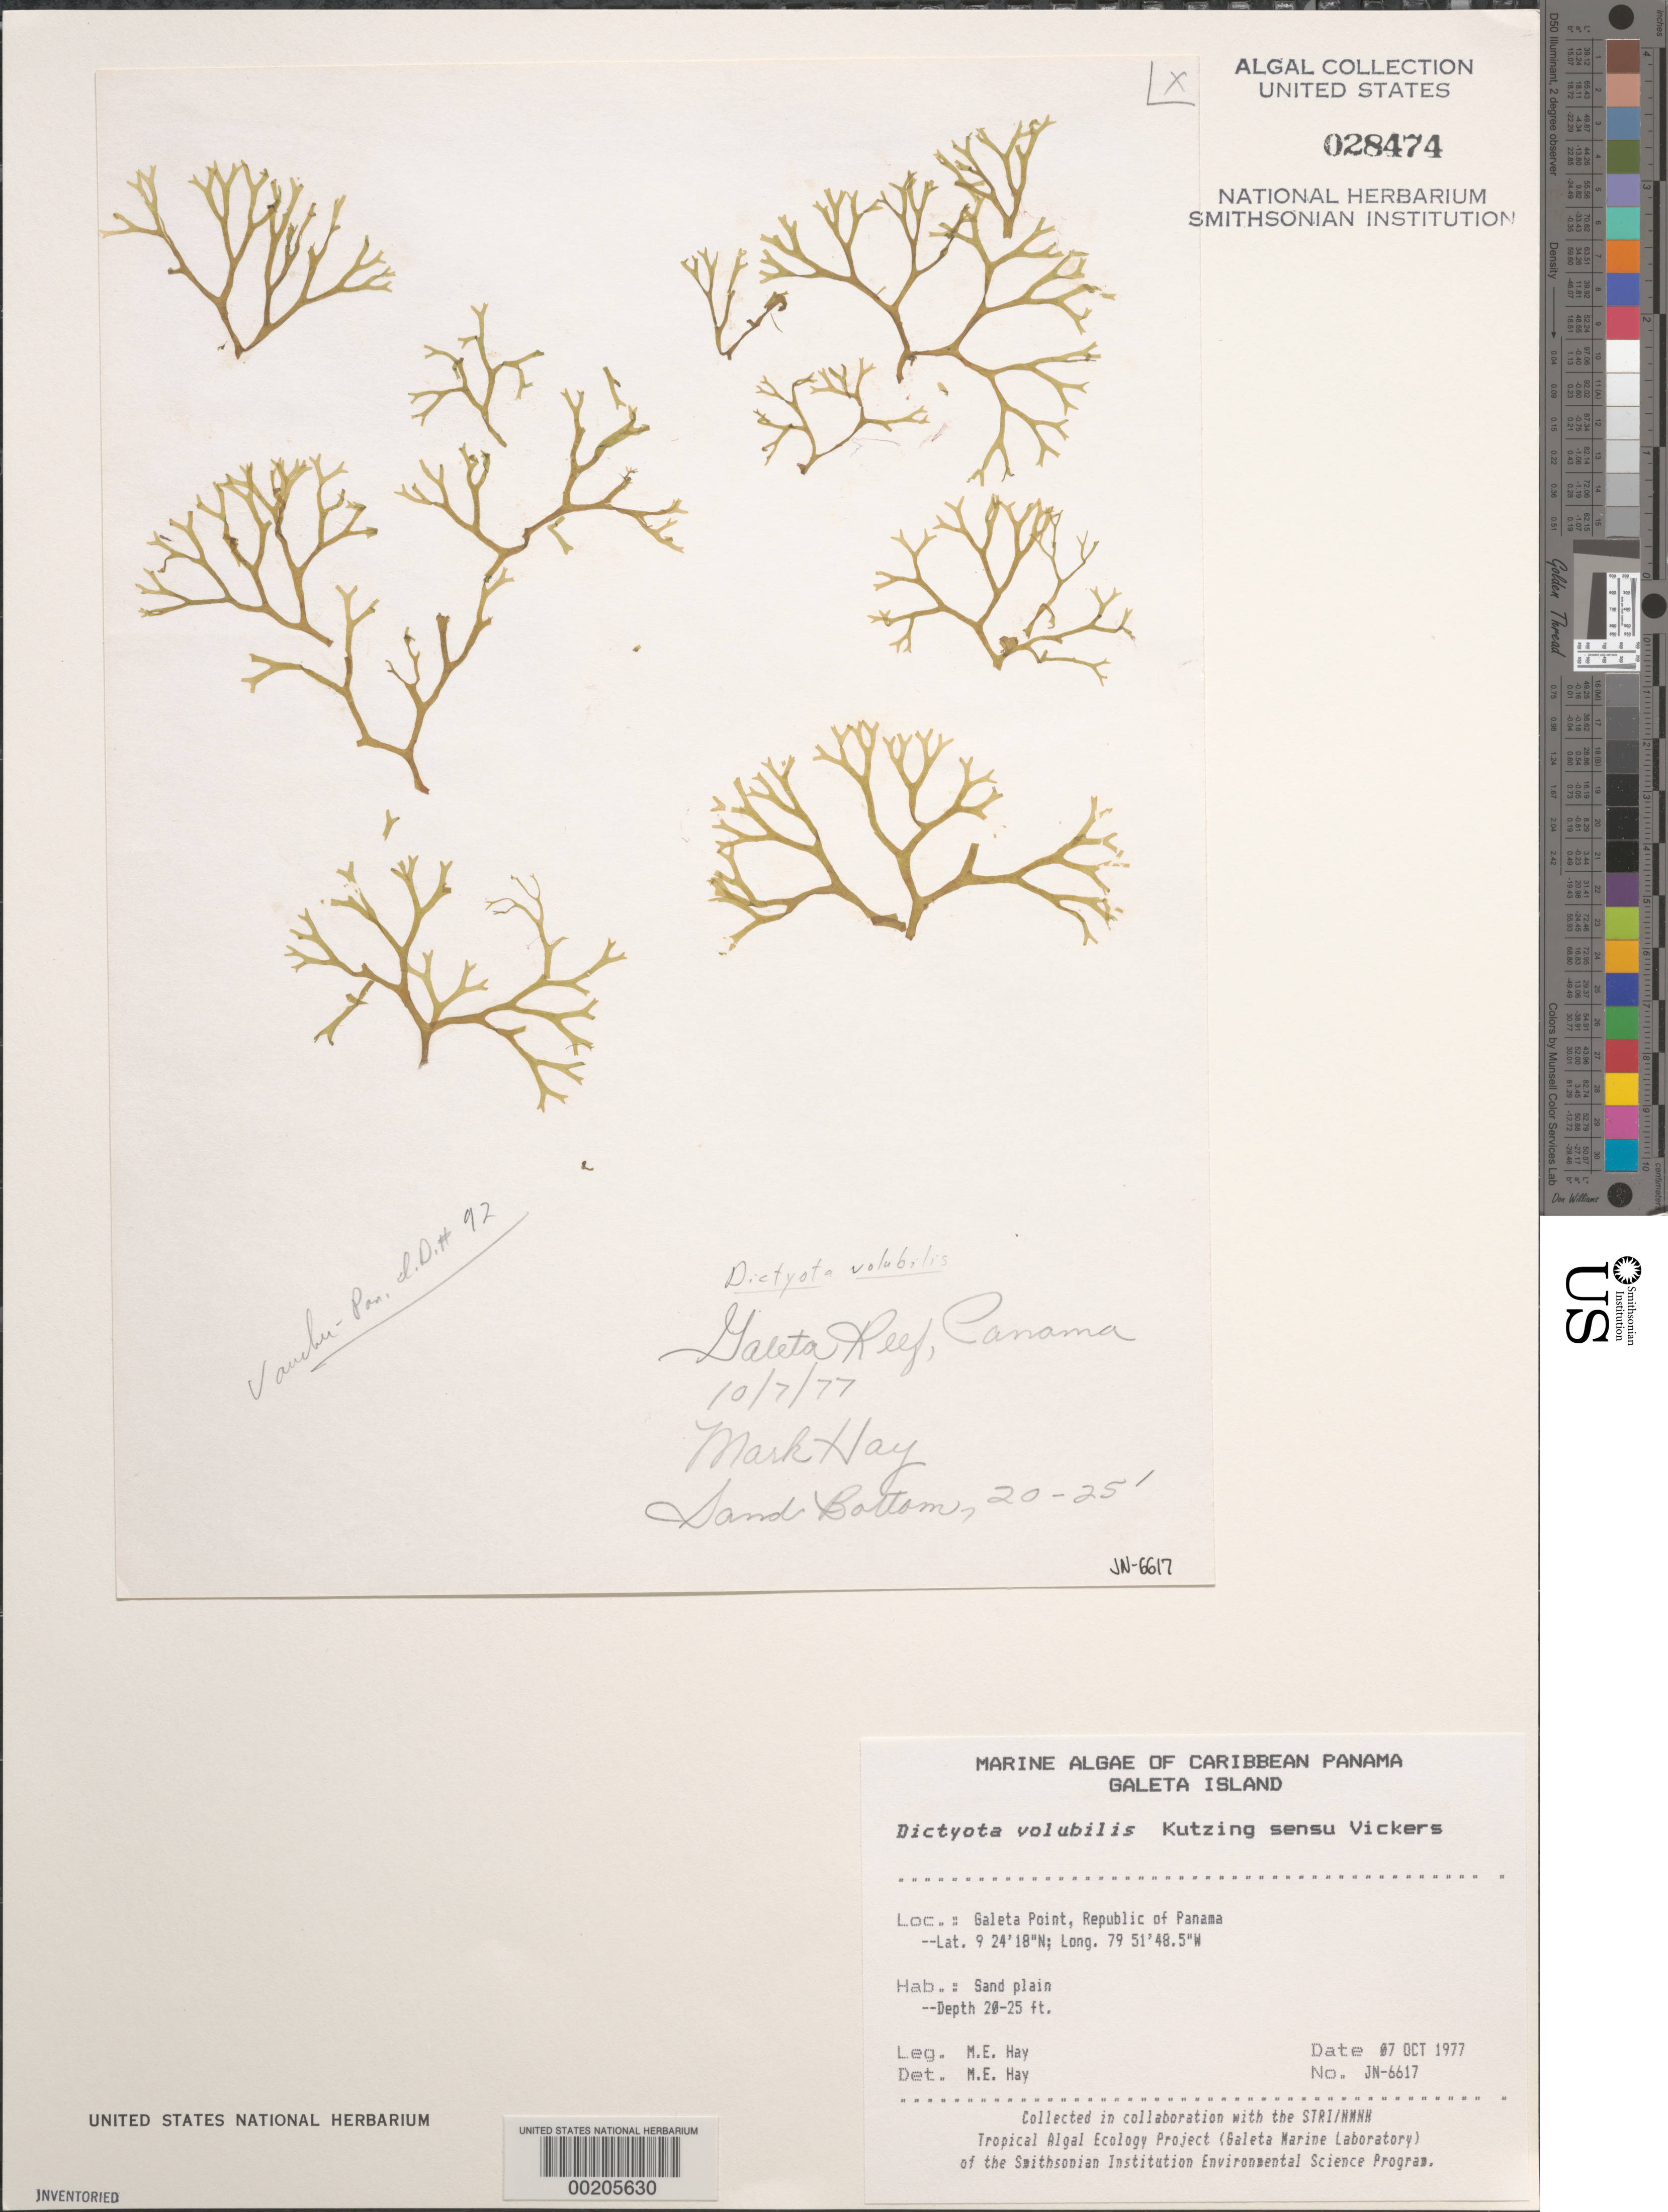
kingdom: Chromista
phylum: Ochrophyta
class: Phaeophyceae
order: Dictyotales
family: Dictyotaceae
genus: Dictyota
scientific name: Dictyota dichotoma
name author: (Huds.) J.V.Lamouroux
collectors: M. E. Hay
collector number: JN-6617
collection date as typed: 07 Oct 1977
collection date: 1977-10-07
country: Panama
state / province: Colón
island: Galeta Island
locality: Galeta Point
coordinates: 9 24' 18" N, 79 51' 48.5" W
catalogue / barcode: US 28474